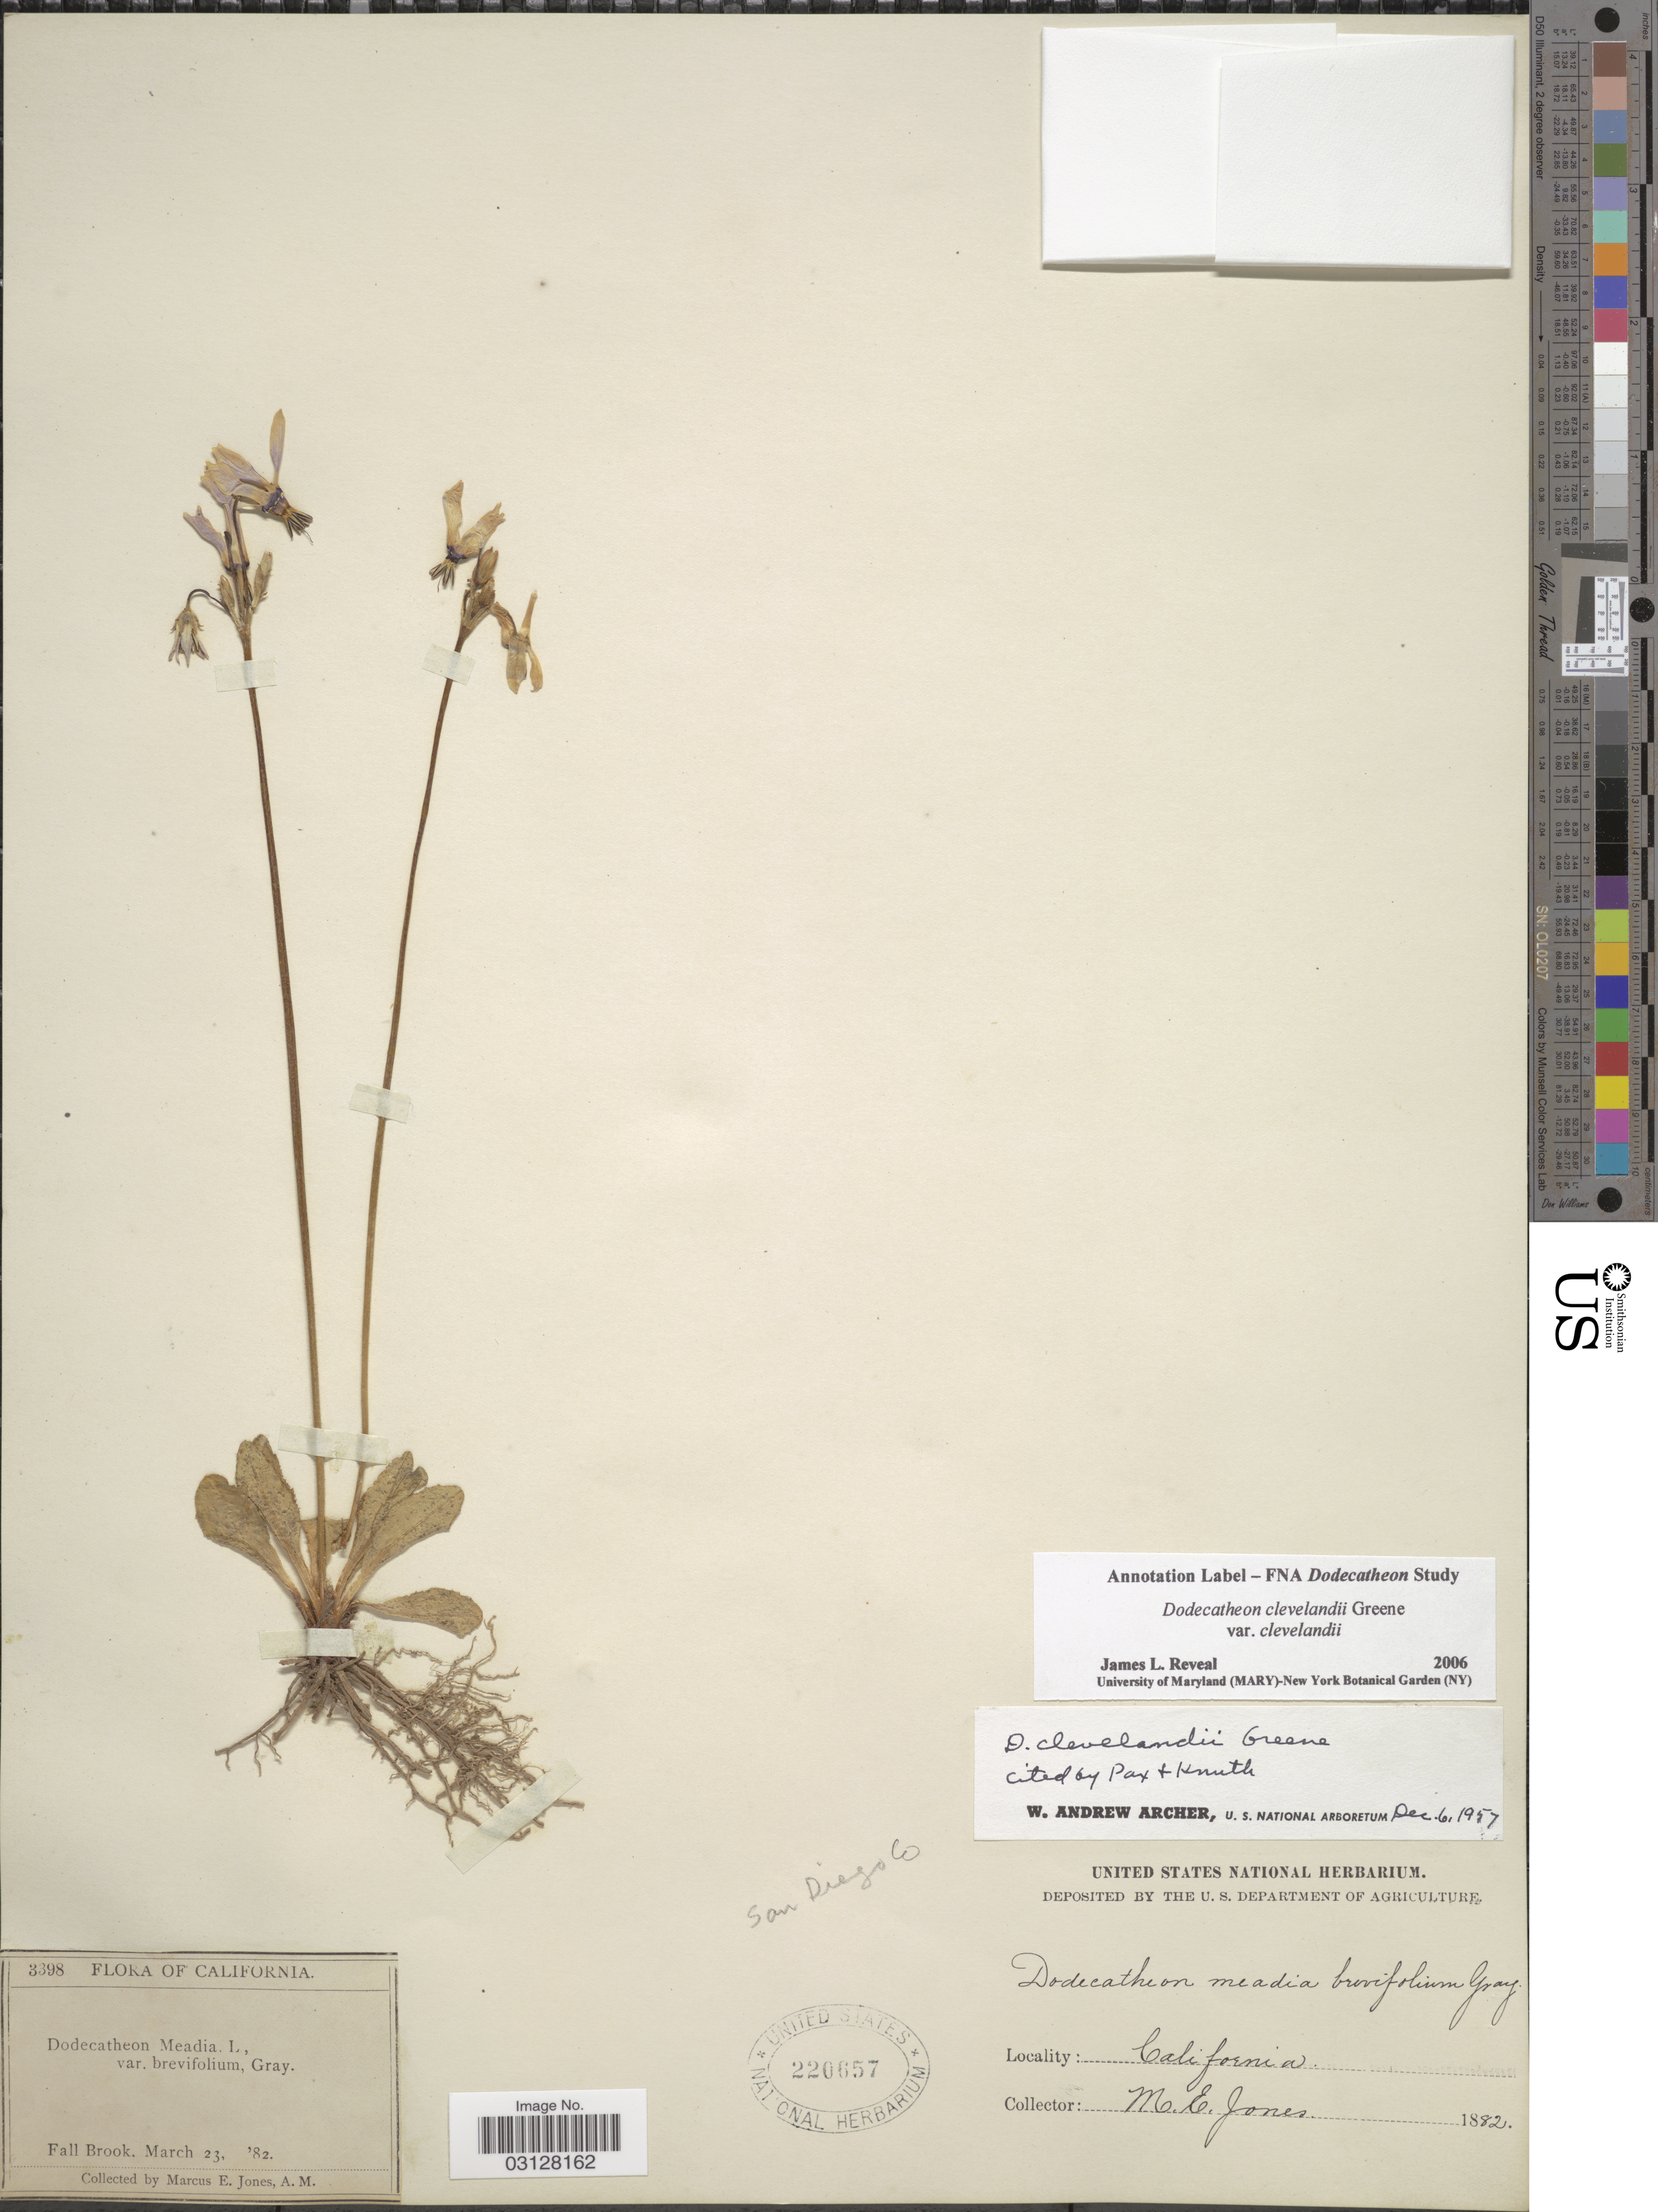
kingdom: Plantae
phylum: Tracheophyta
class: Magnoliopsida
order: Ericales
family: Primulaceae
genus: Dodecatheon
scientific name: Dodecatheon clevelandii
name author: Greene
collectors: M. E. Jones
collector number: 3398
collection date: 1882-03-23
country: United States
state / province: California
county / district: San Diego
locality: Fall Brook. San Diego Co.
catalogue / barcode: US 220657